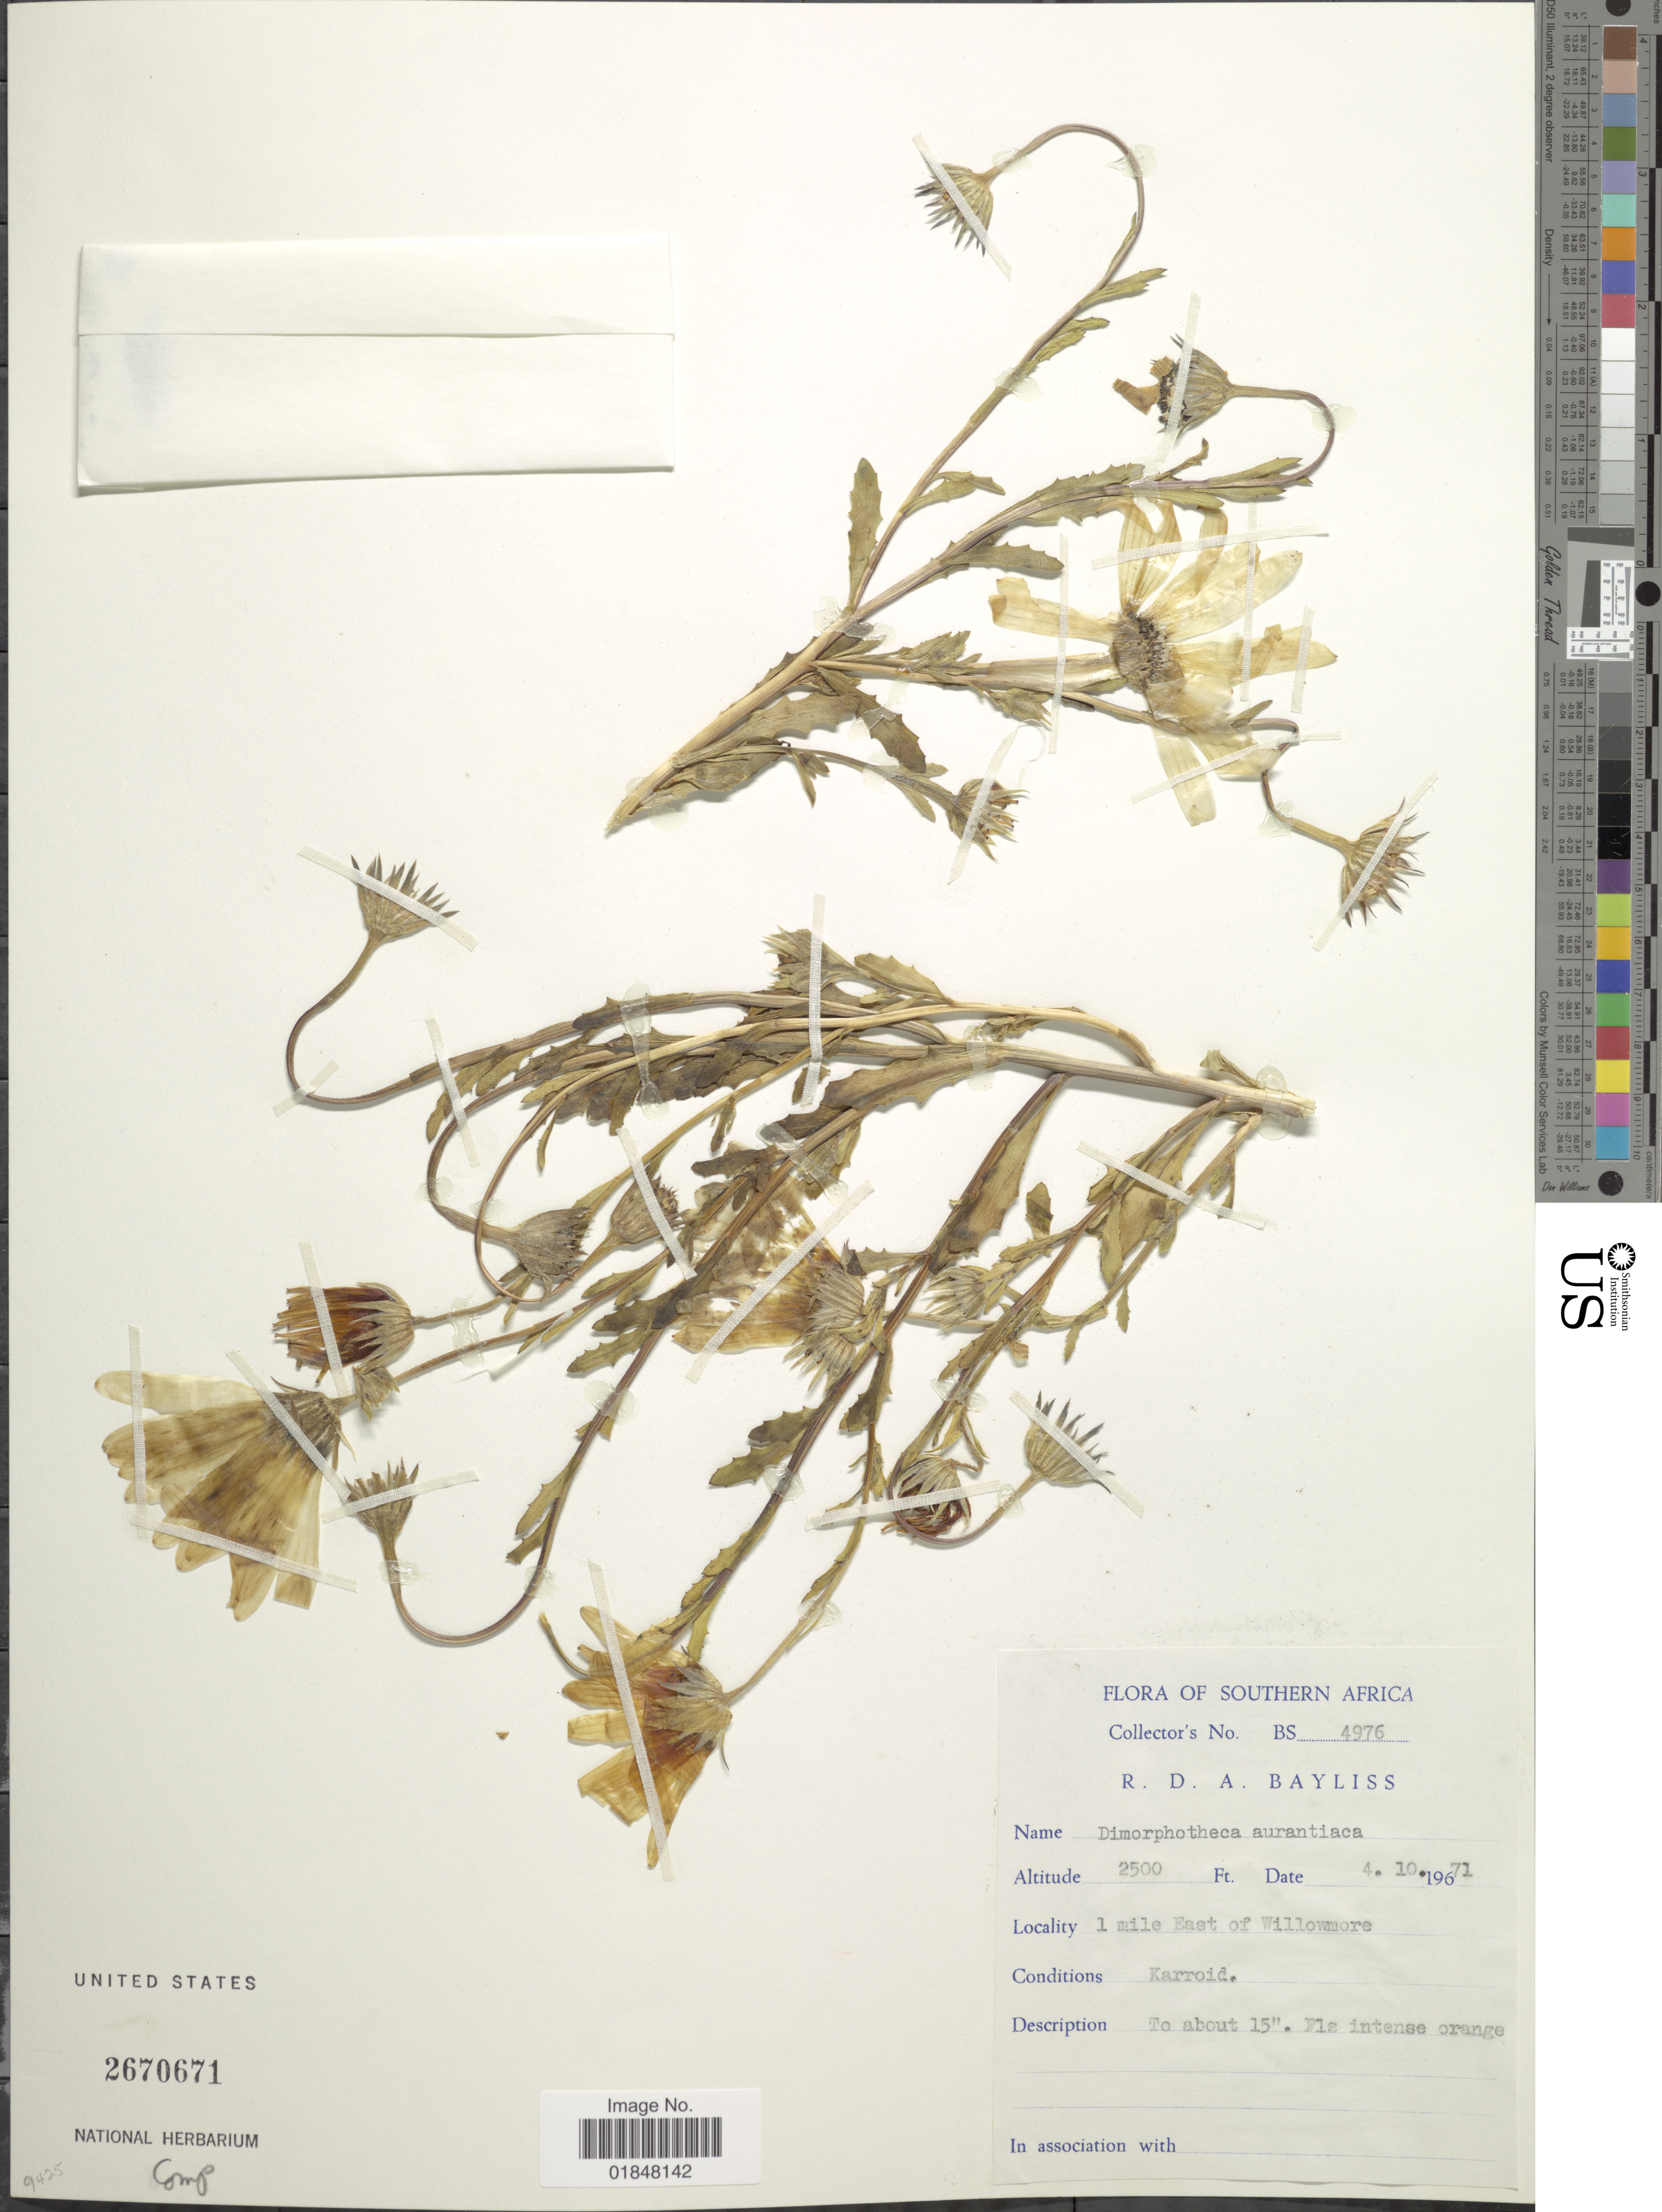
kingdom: Plantae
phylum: Tracheophyta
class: Magnoliopsida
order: Asterales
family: Asteraceae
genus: Dimorphotheca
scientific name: Dimorphotheca tragus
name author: (Aiton) B. Nord.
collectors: R. Bayliss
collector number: BS4976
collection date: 1971-10-04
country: South Africa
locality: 1 mile East of Willowmore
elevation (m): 762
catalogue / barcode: US 2670671